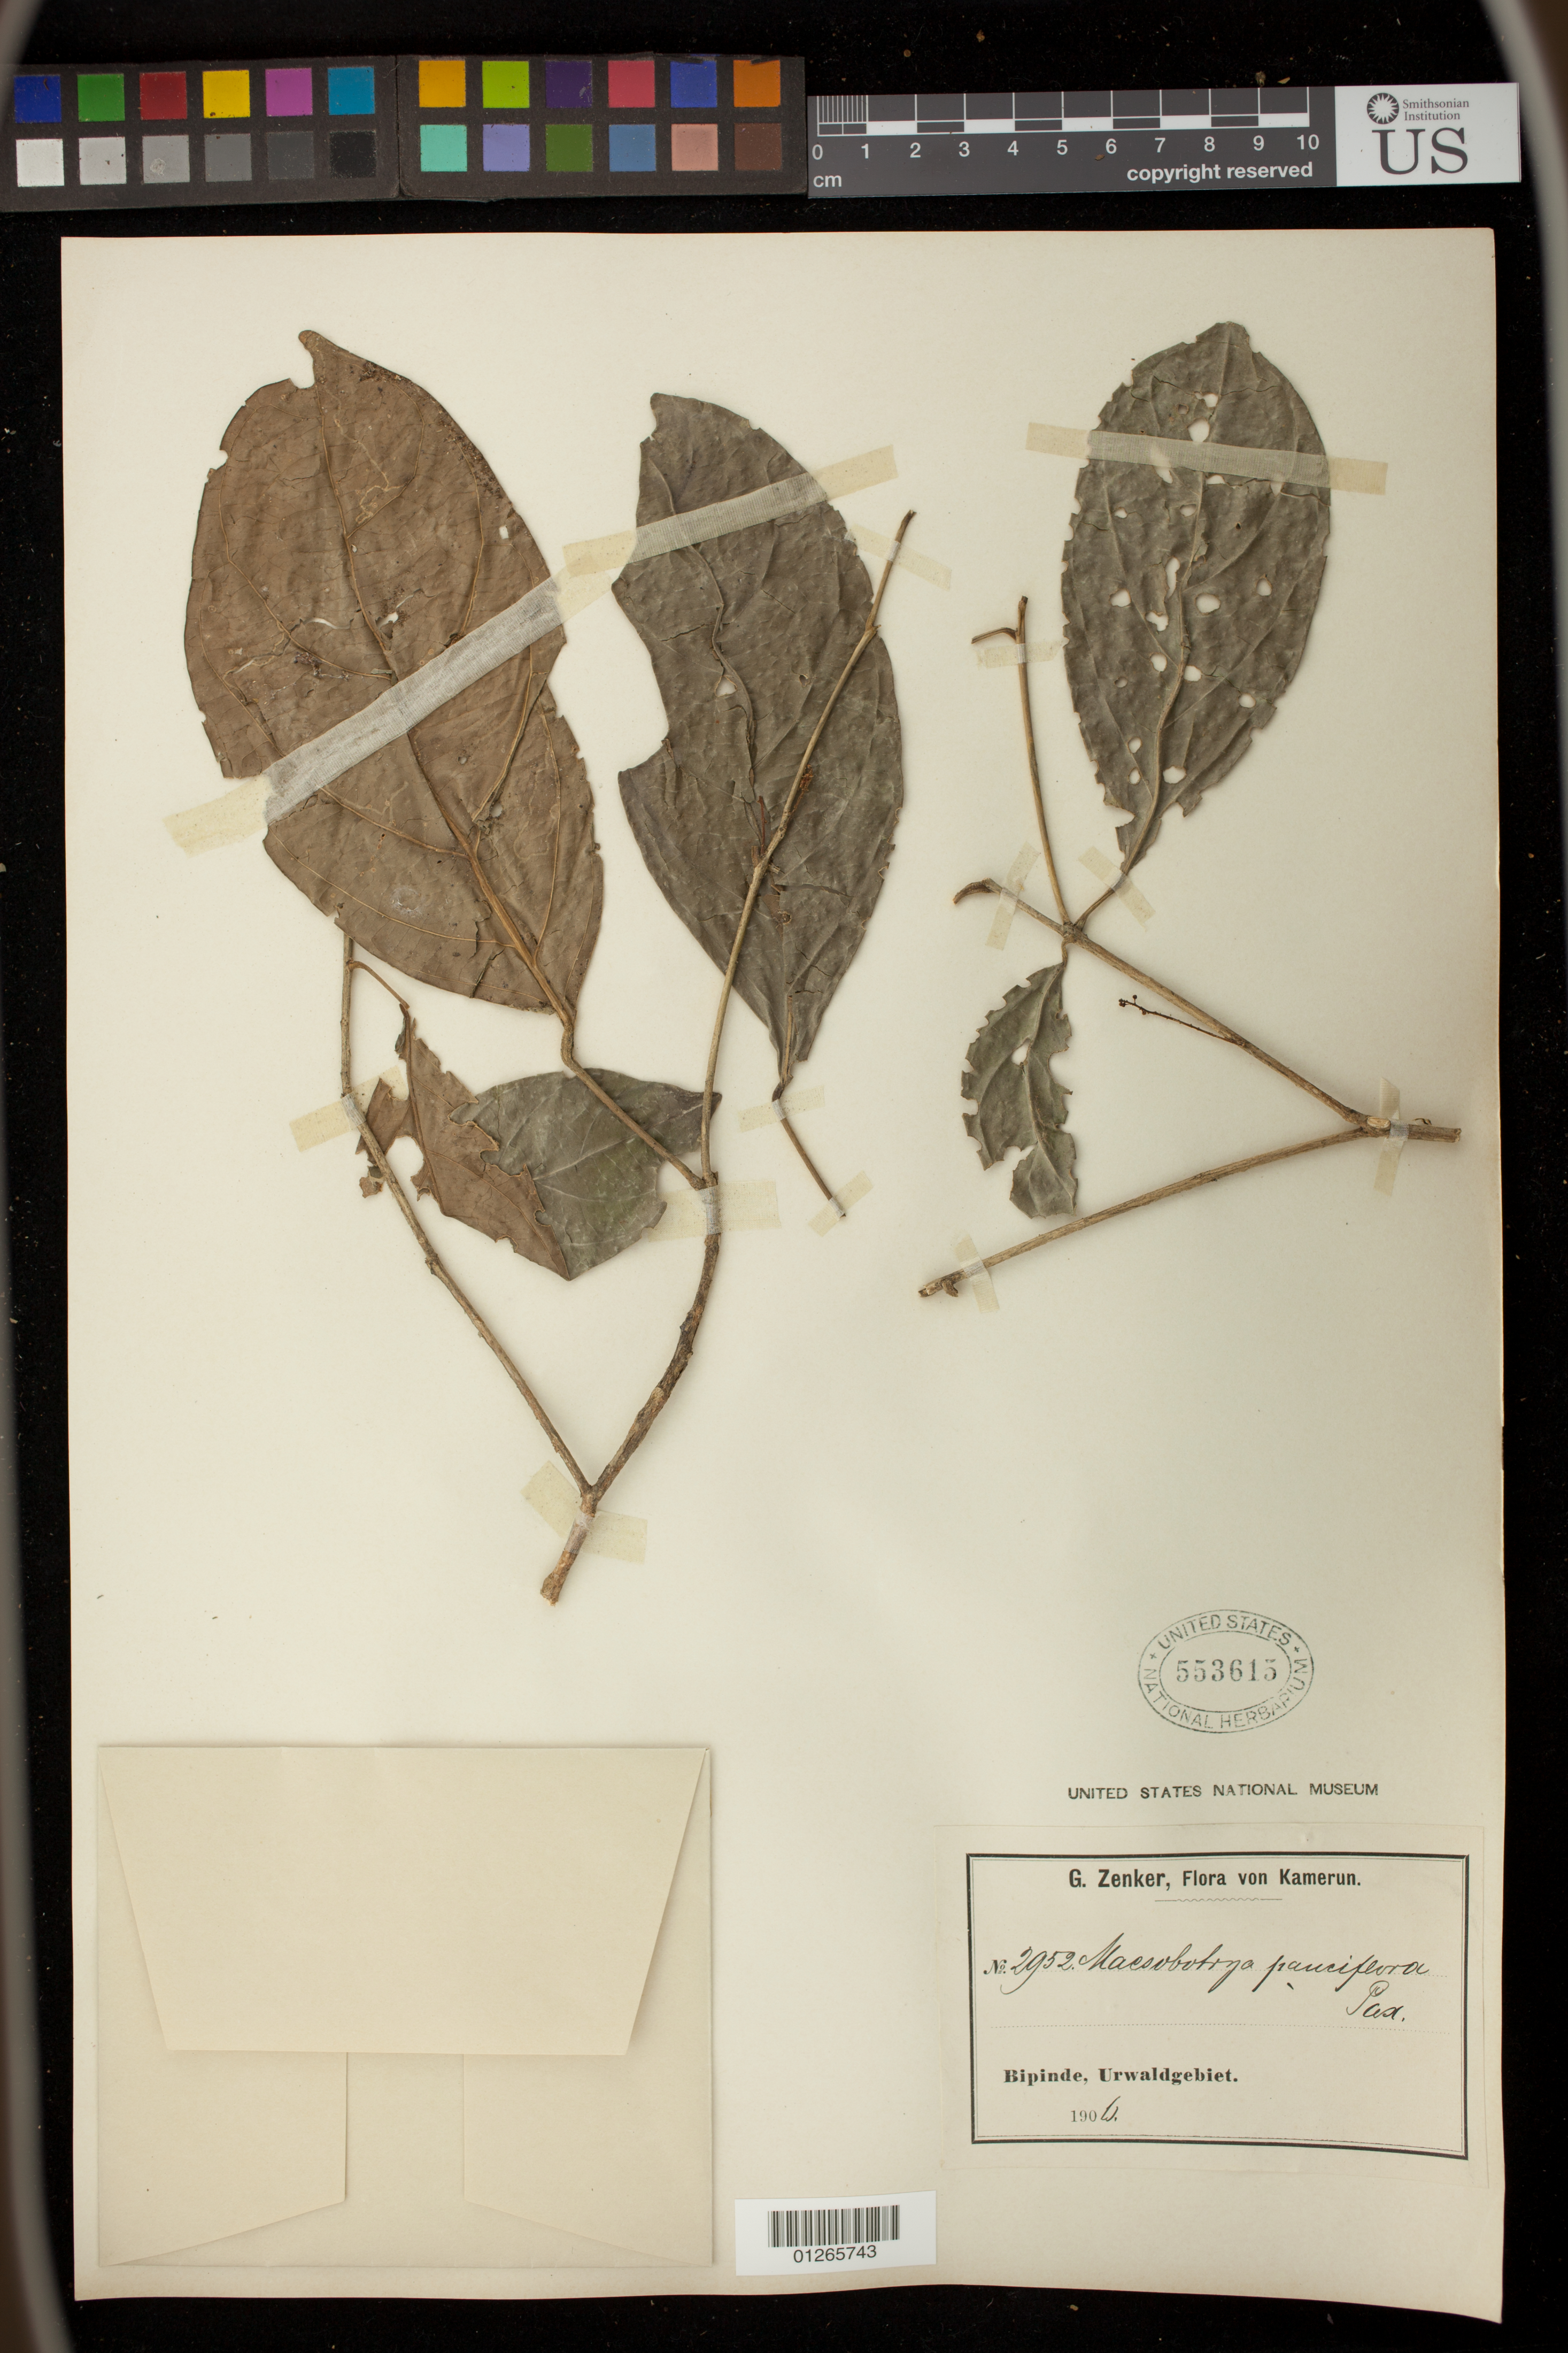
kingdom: Plantae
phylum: Tracheophyta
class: Magnoliopsida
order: Malpighiales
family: Phyllanthaceae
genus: Maesobotrya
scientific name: Maesobotrya pauciflora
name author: Pax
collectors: G. A. Zenker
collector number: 2952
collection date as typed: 1904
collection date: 1904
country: Cameroon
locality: Bipinde, Urwaldgebiet.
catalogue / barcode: US 553613